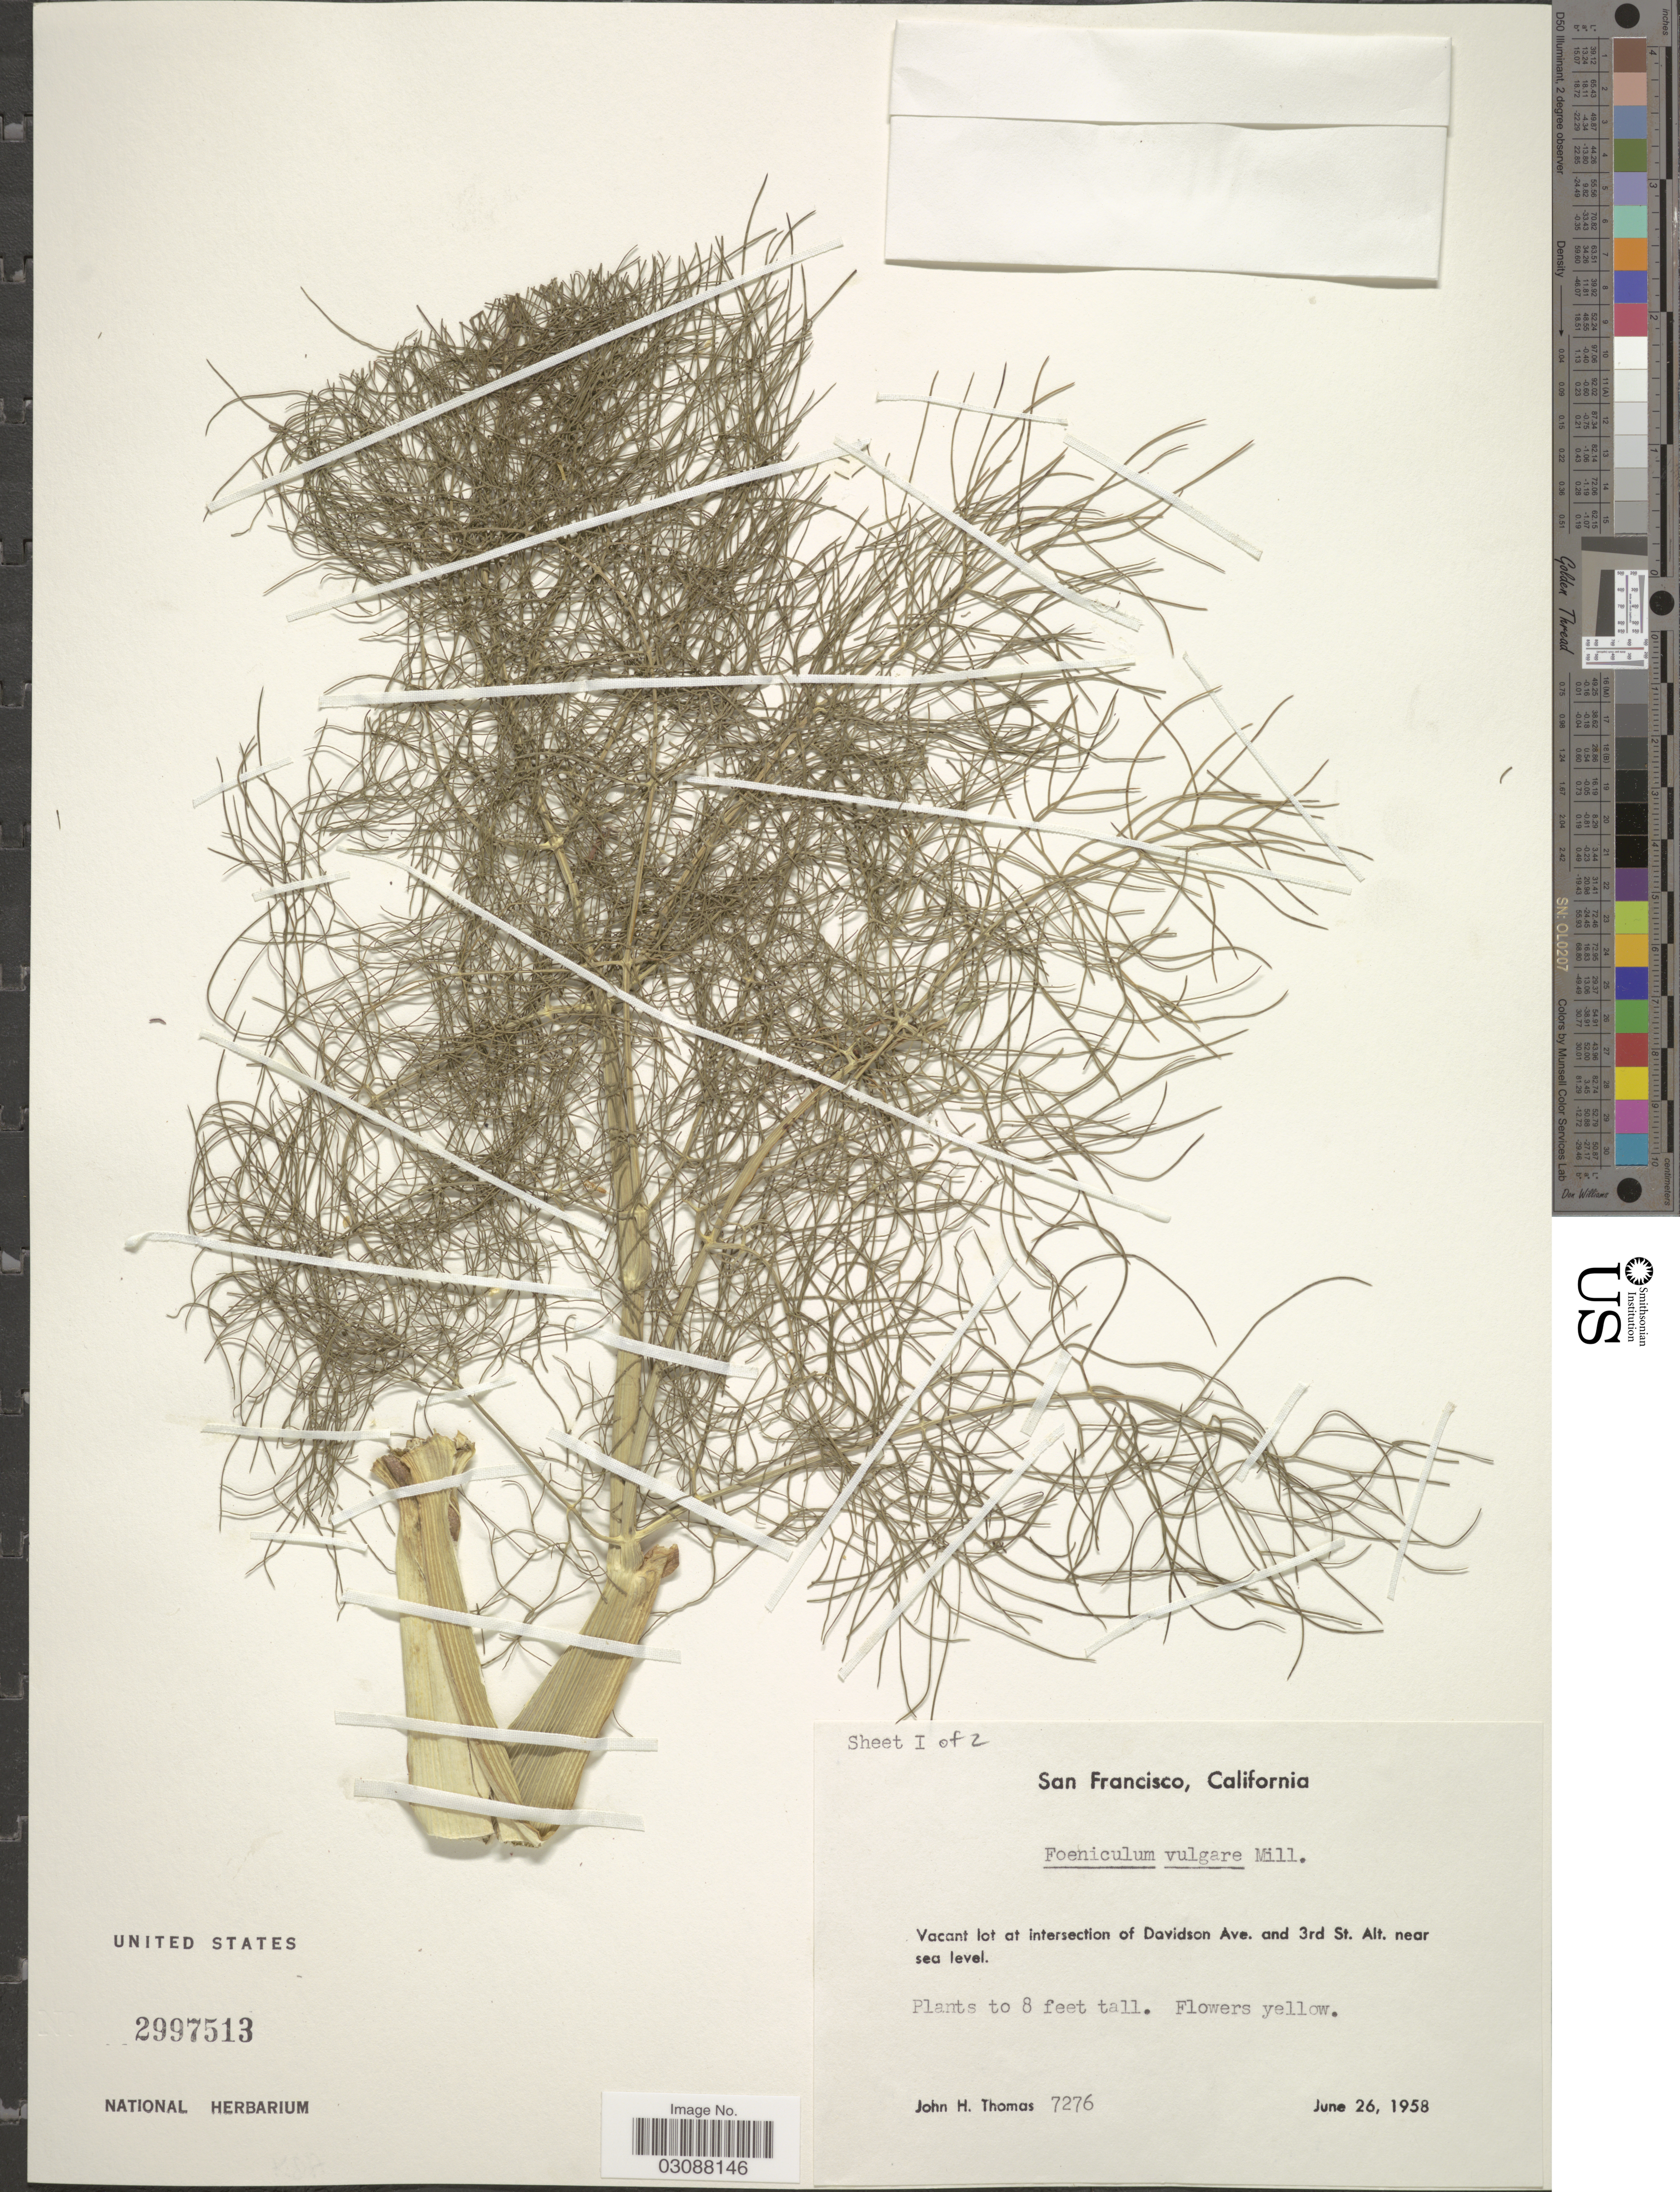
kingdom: Plantae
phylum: Tracheophyta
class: Magnoliopsida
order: Apiales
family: Apiaceae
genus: Foeniculum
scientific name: Foeniculum vulgare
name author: Mill.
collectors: J. H. Thomas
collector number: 7276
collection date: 1958-06-26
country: United States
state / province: California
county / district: San Francisco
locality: San Francisco. Vacant lot at intersection of Davidson Ave. and 3rd St.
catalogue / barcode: US 2997513